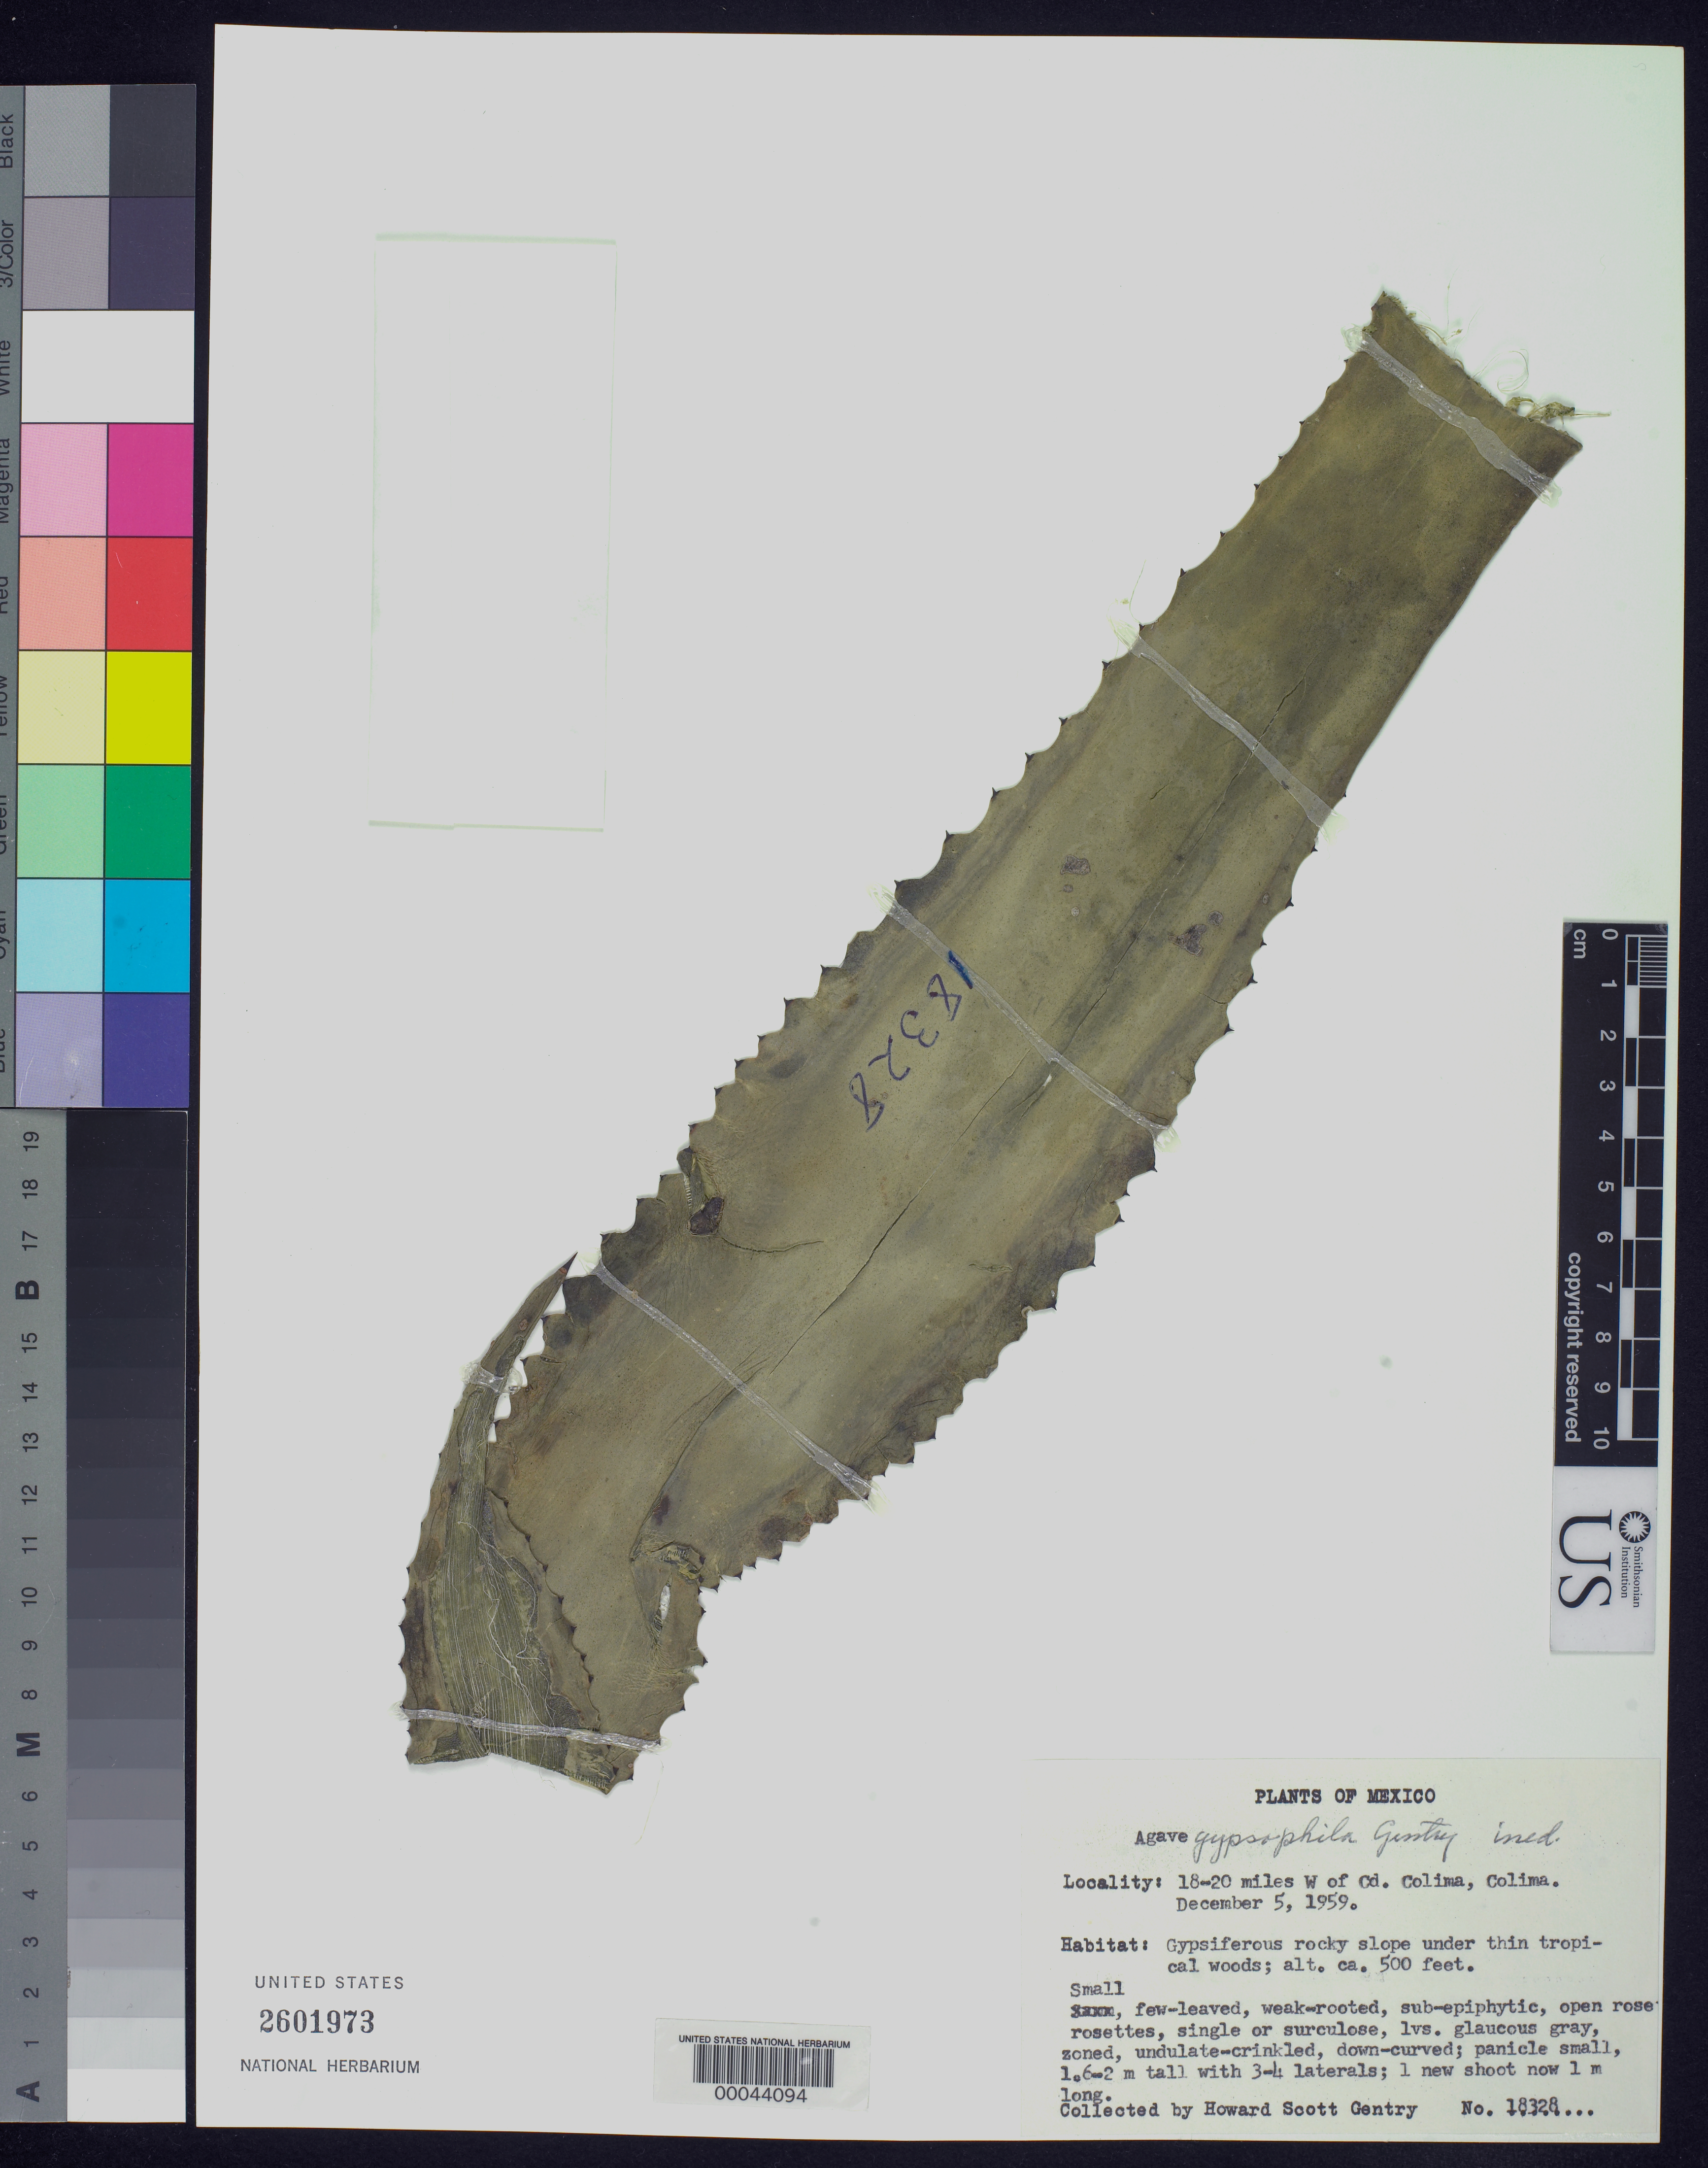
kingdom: Plantae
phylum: Tracheophyta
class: Liliopsida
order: Asparagales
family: Asparagaceae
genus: Agave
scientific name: Agave gypsophila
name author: Gentry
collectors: H. S. Gentry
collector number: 18328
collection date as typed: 05 Dec 1959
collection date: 1959-12-05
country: Mexico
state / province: Colima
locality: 18-20 mi W of Cd Colima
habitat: Gypsiferous rocky slope under thin tropical woods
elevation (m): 152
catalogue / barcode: US 2601973